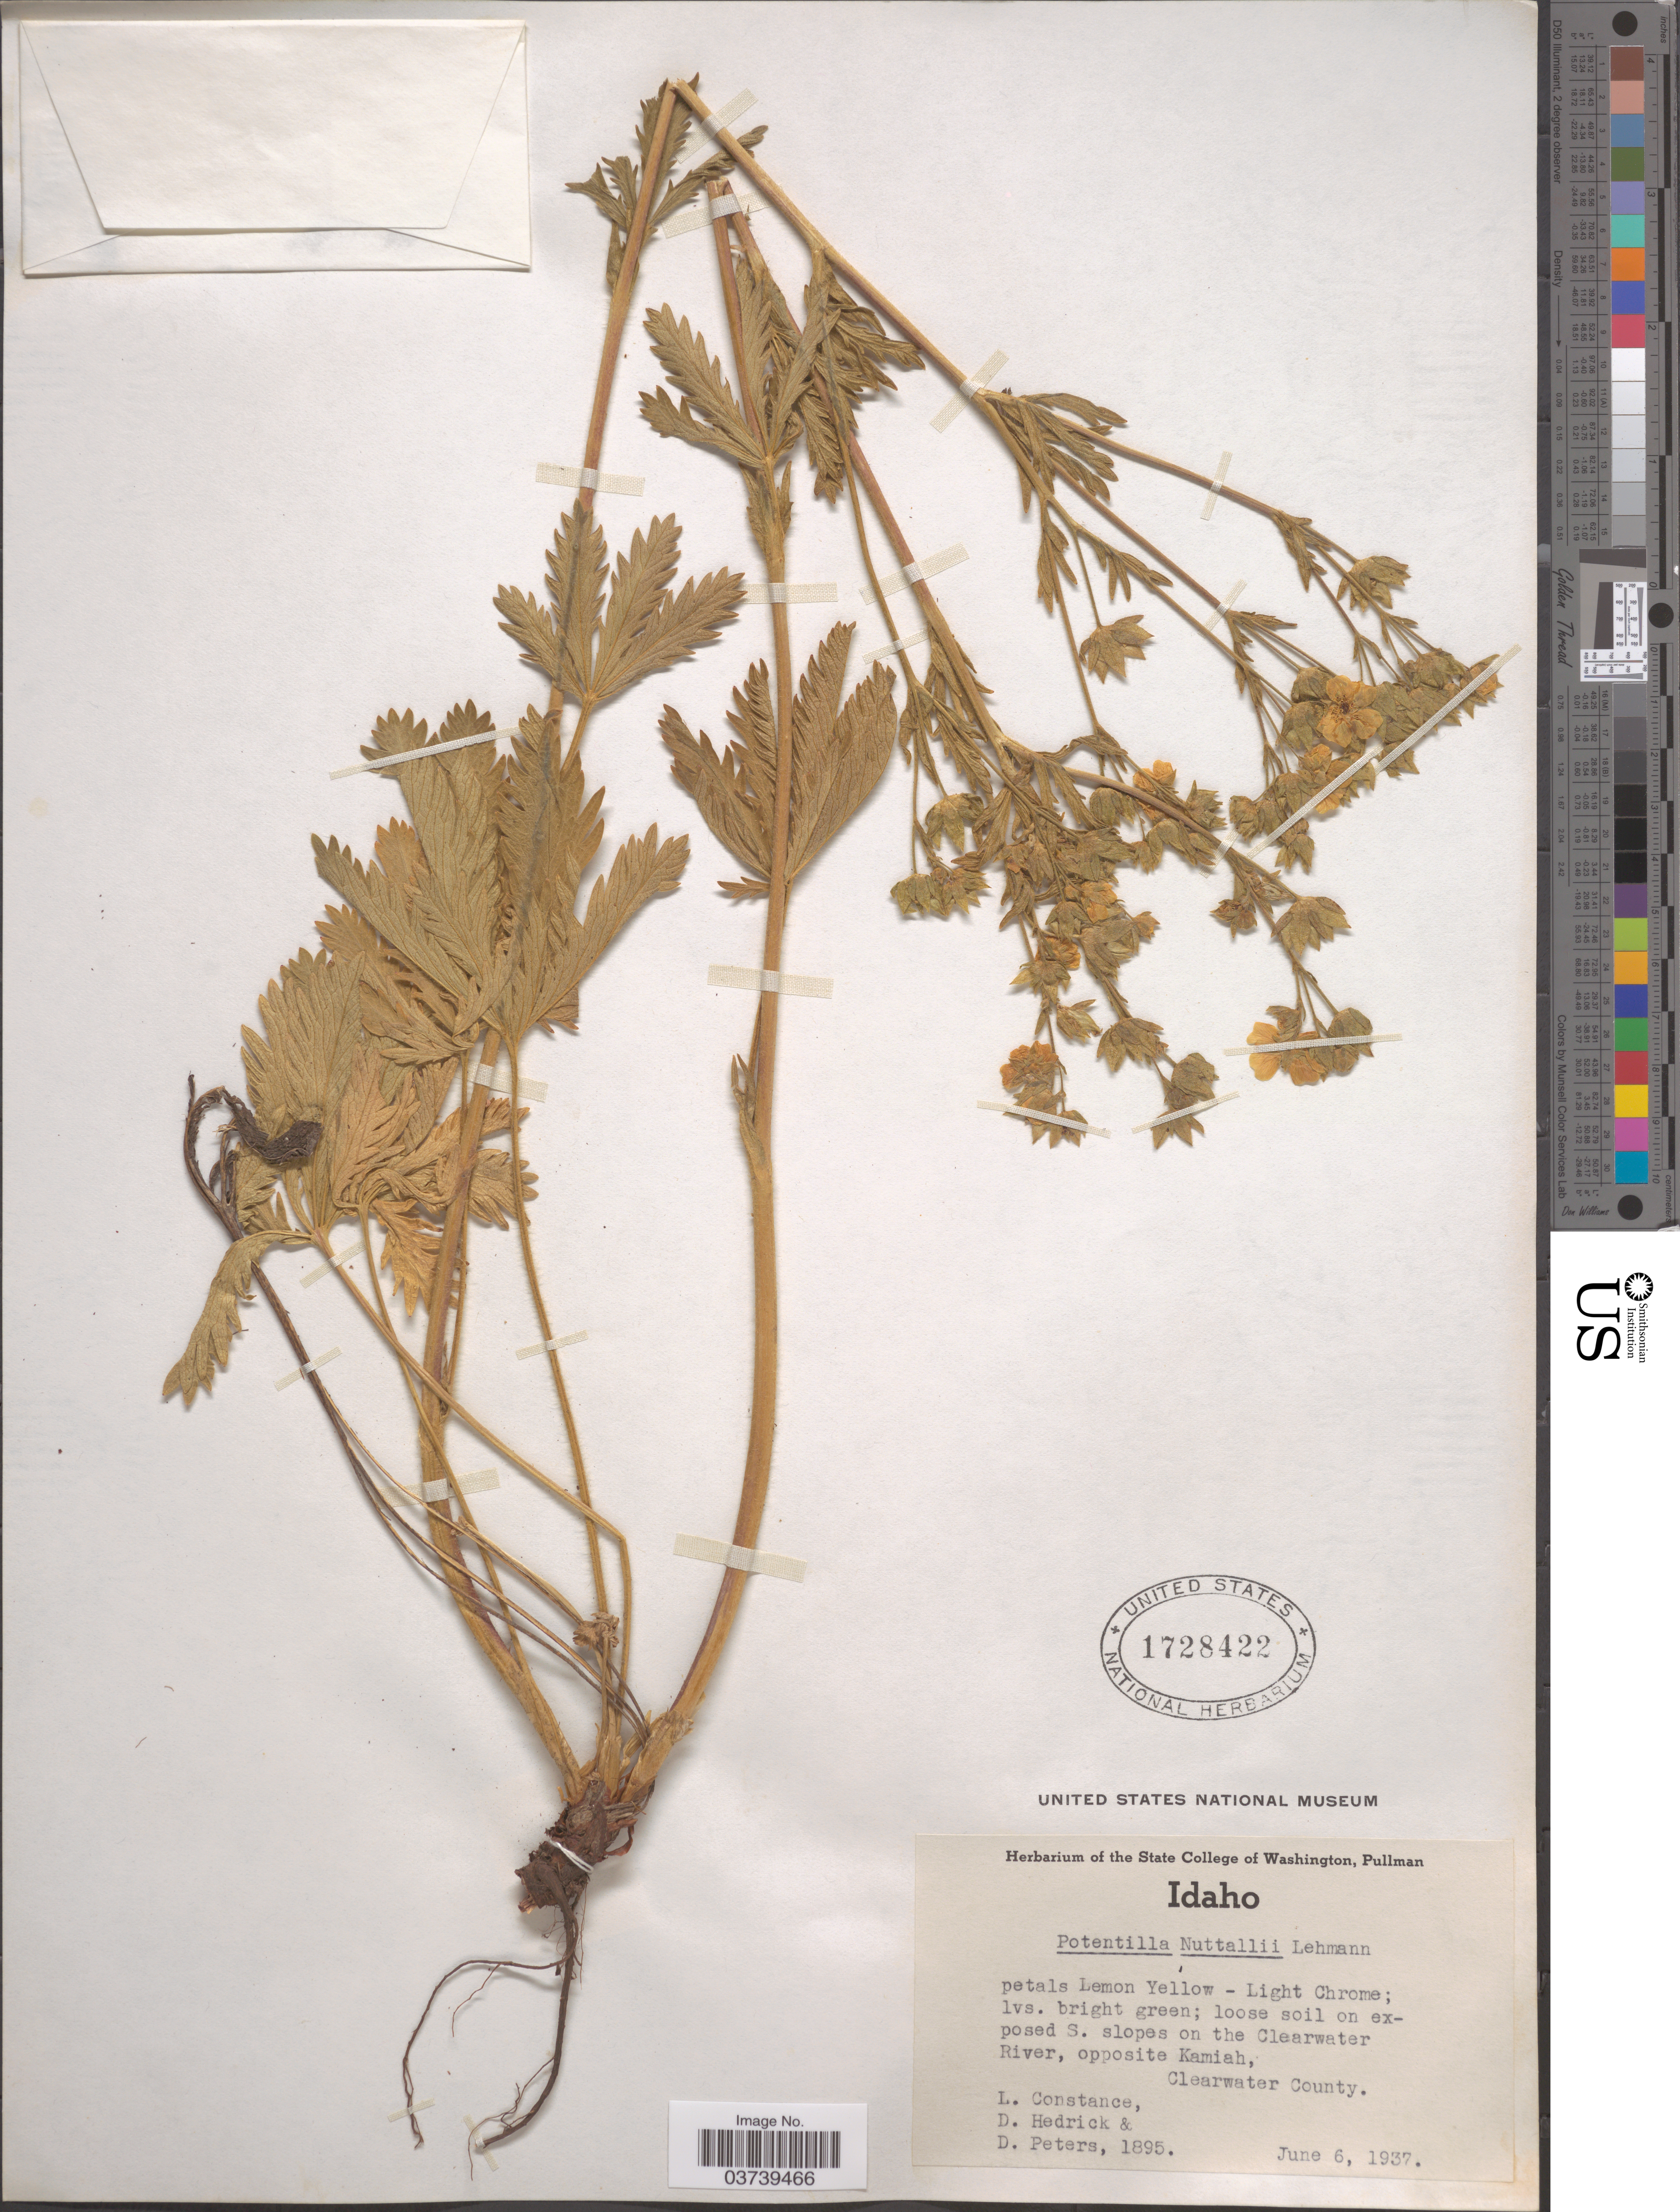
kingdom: Plantae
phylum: Tracheophyta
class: Magnoliopsida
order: Rosales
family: Rosaceae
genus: Potentilla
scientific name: Potentilla gracilis var. fastigiata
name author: (Nutt.) S. Watson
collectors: L. Constance, D. Hedrick & D. Peters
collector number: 1895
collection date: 1937-06-06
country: United States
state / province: Idaho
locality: On exposed S. slopes on the Clearwater River, opposite Kamiah, Clearwater County.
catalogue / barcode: US 1728422